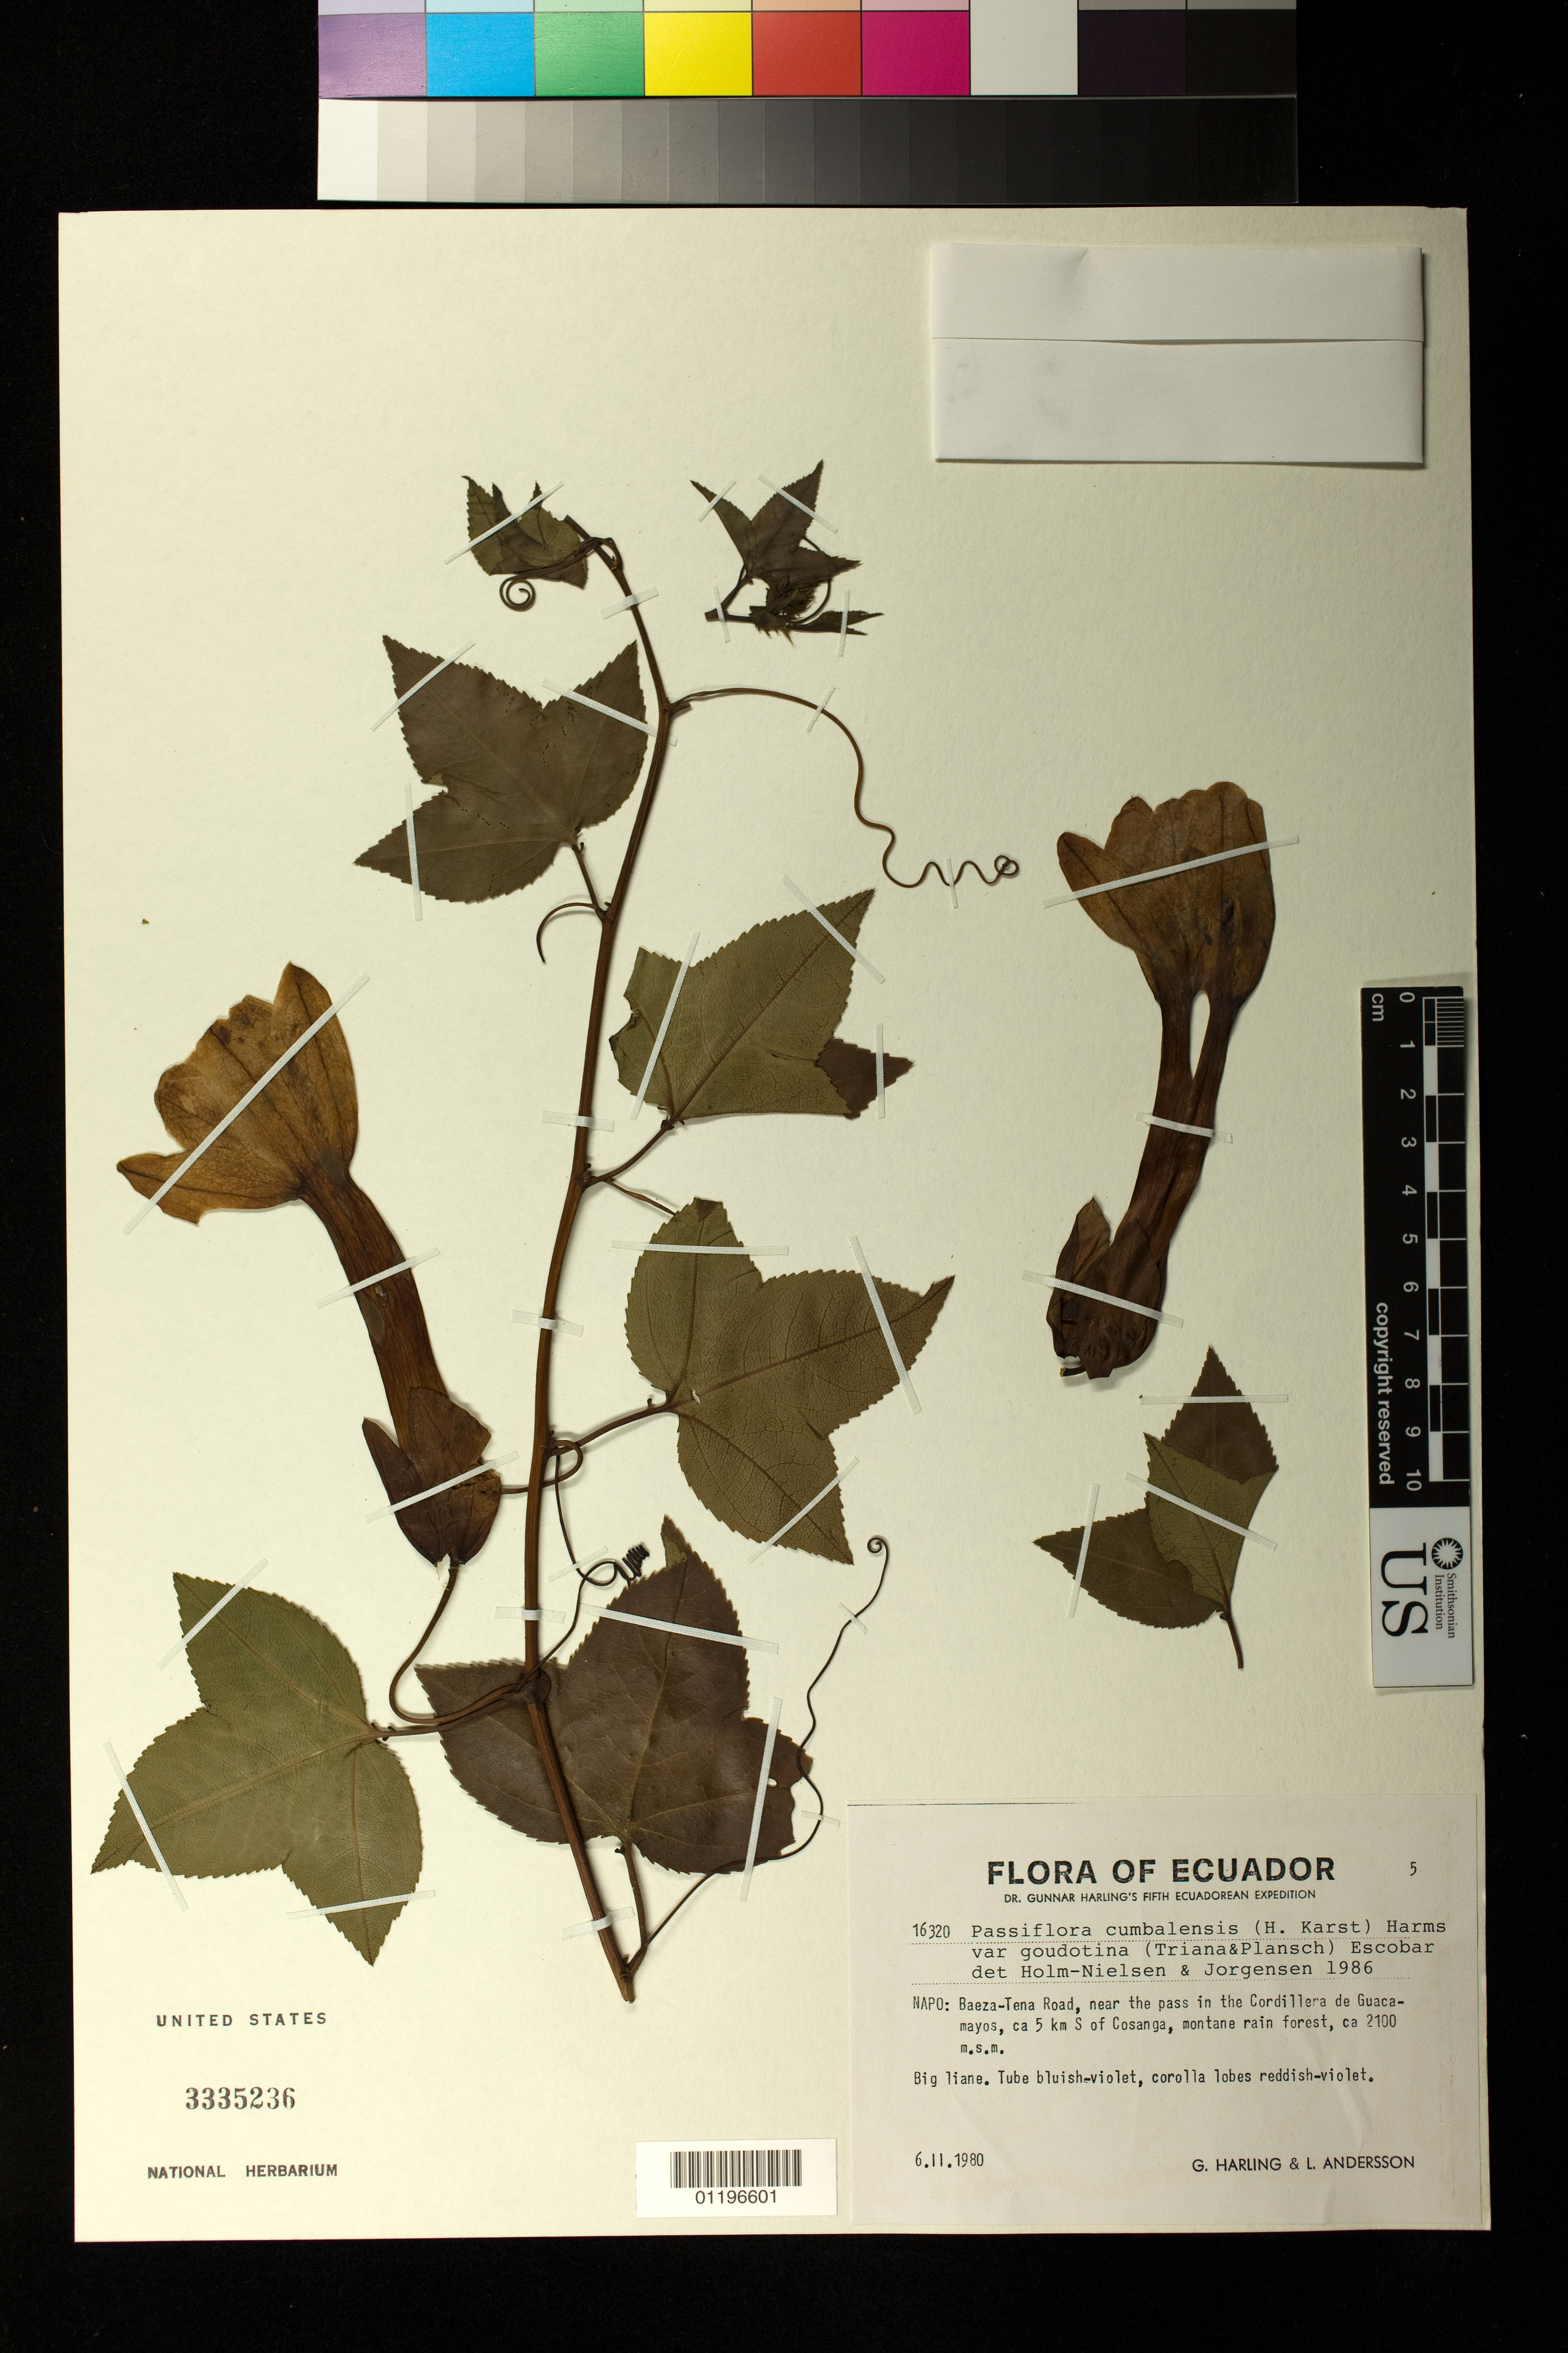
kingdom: Plantae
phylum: Tracheophyta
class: Magnoliopsida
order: Malpighiales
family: Passifloraceae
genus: Passiflora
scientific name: Passiflora cumbalensis var. goudotiana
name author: (Triana & Planch.) L.K. Escobar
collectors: G. Harling & L. Andersson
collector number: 16320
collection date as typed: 06 Nov 1980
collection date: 1980-11-06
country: Ecuador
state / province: Napo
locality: NAPO: Baeza-Tena Road, near the pass in the Cordillera de Guacamayos, ca 5 km S of Cosanga, montane rain forest,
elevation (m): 2100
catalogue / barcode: US 3335236